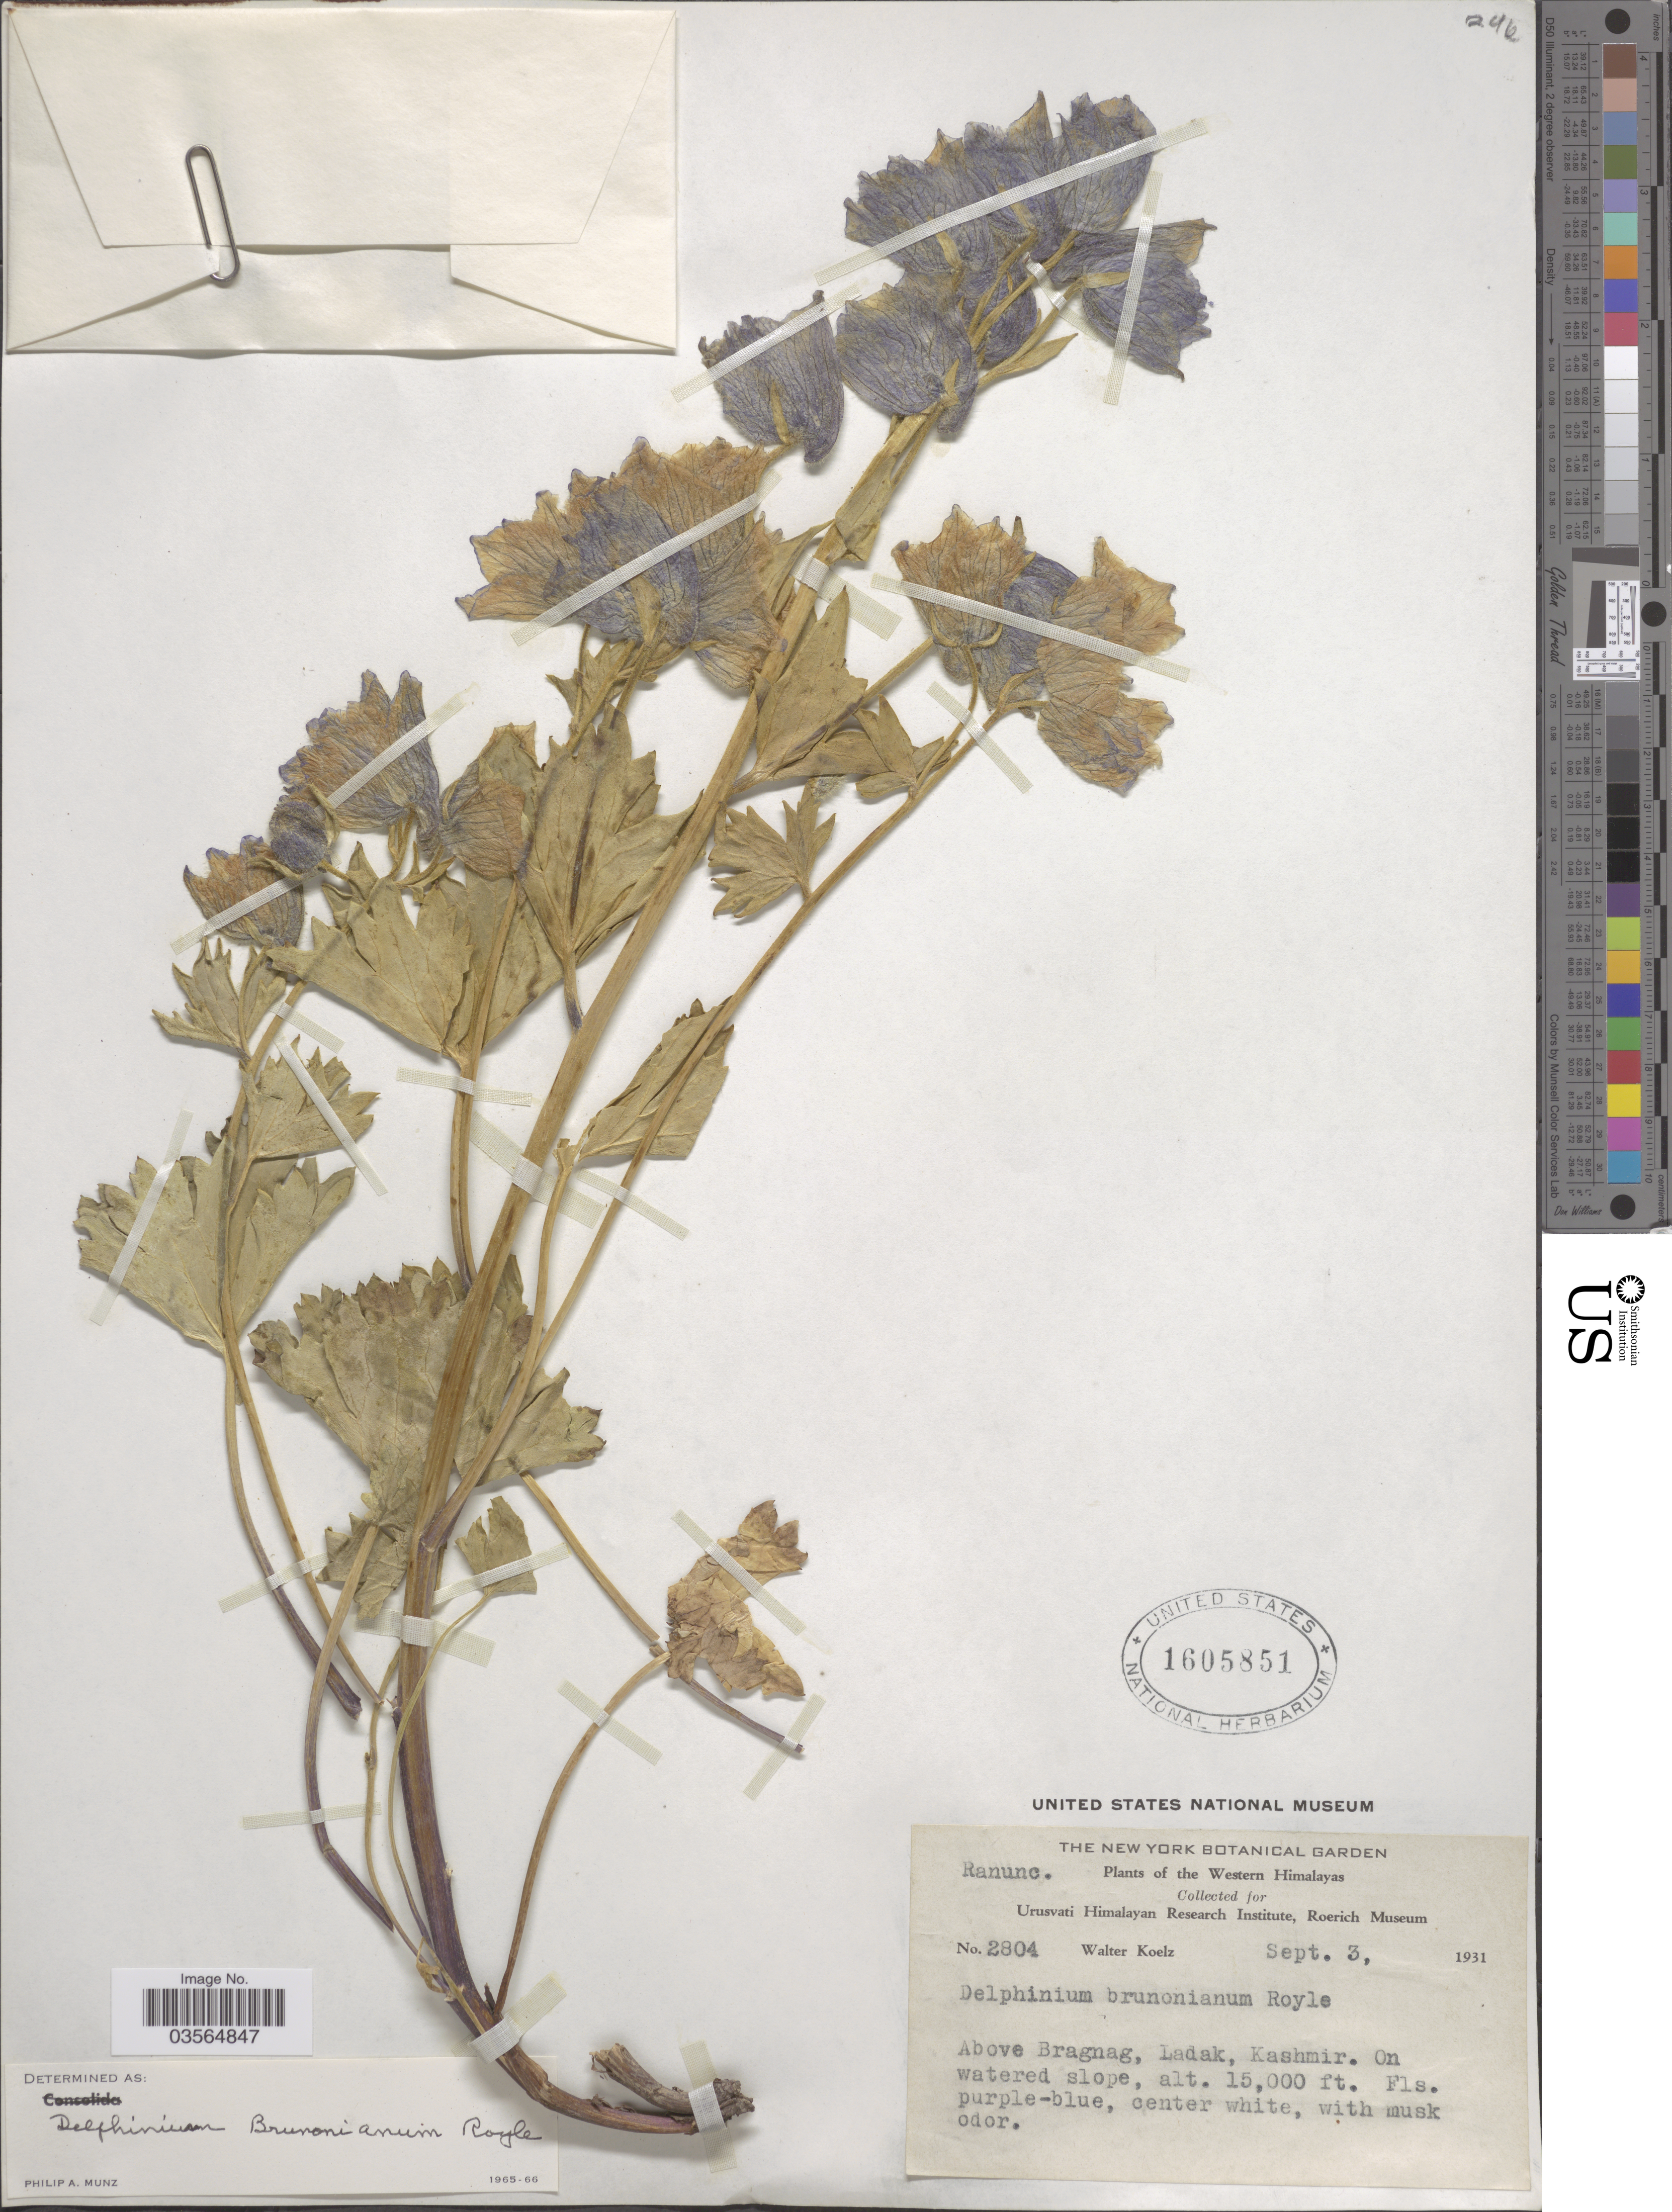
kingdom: Plantae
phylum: Tracheophyta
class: Magnoliopsida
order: Ranunculales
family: Ranunculaceae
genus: Delphinium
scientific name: Delphinium brunonianum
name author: Royle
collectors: W. N. Koelz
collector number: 2804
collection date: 1931-09-03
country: India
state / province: Ladakh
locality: Western Himalayas. Above Bragnag, Ladak, Kashmir. On watered slope.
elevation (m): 4572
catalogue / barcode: US 1605851